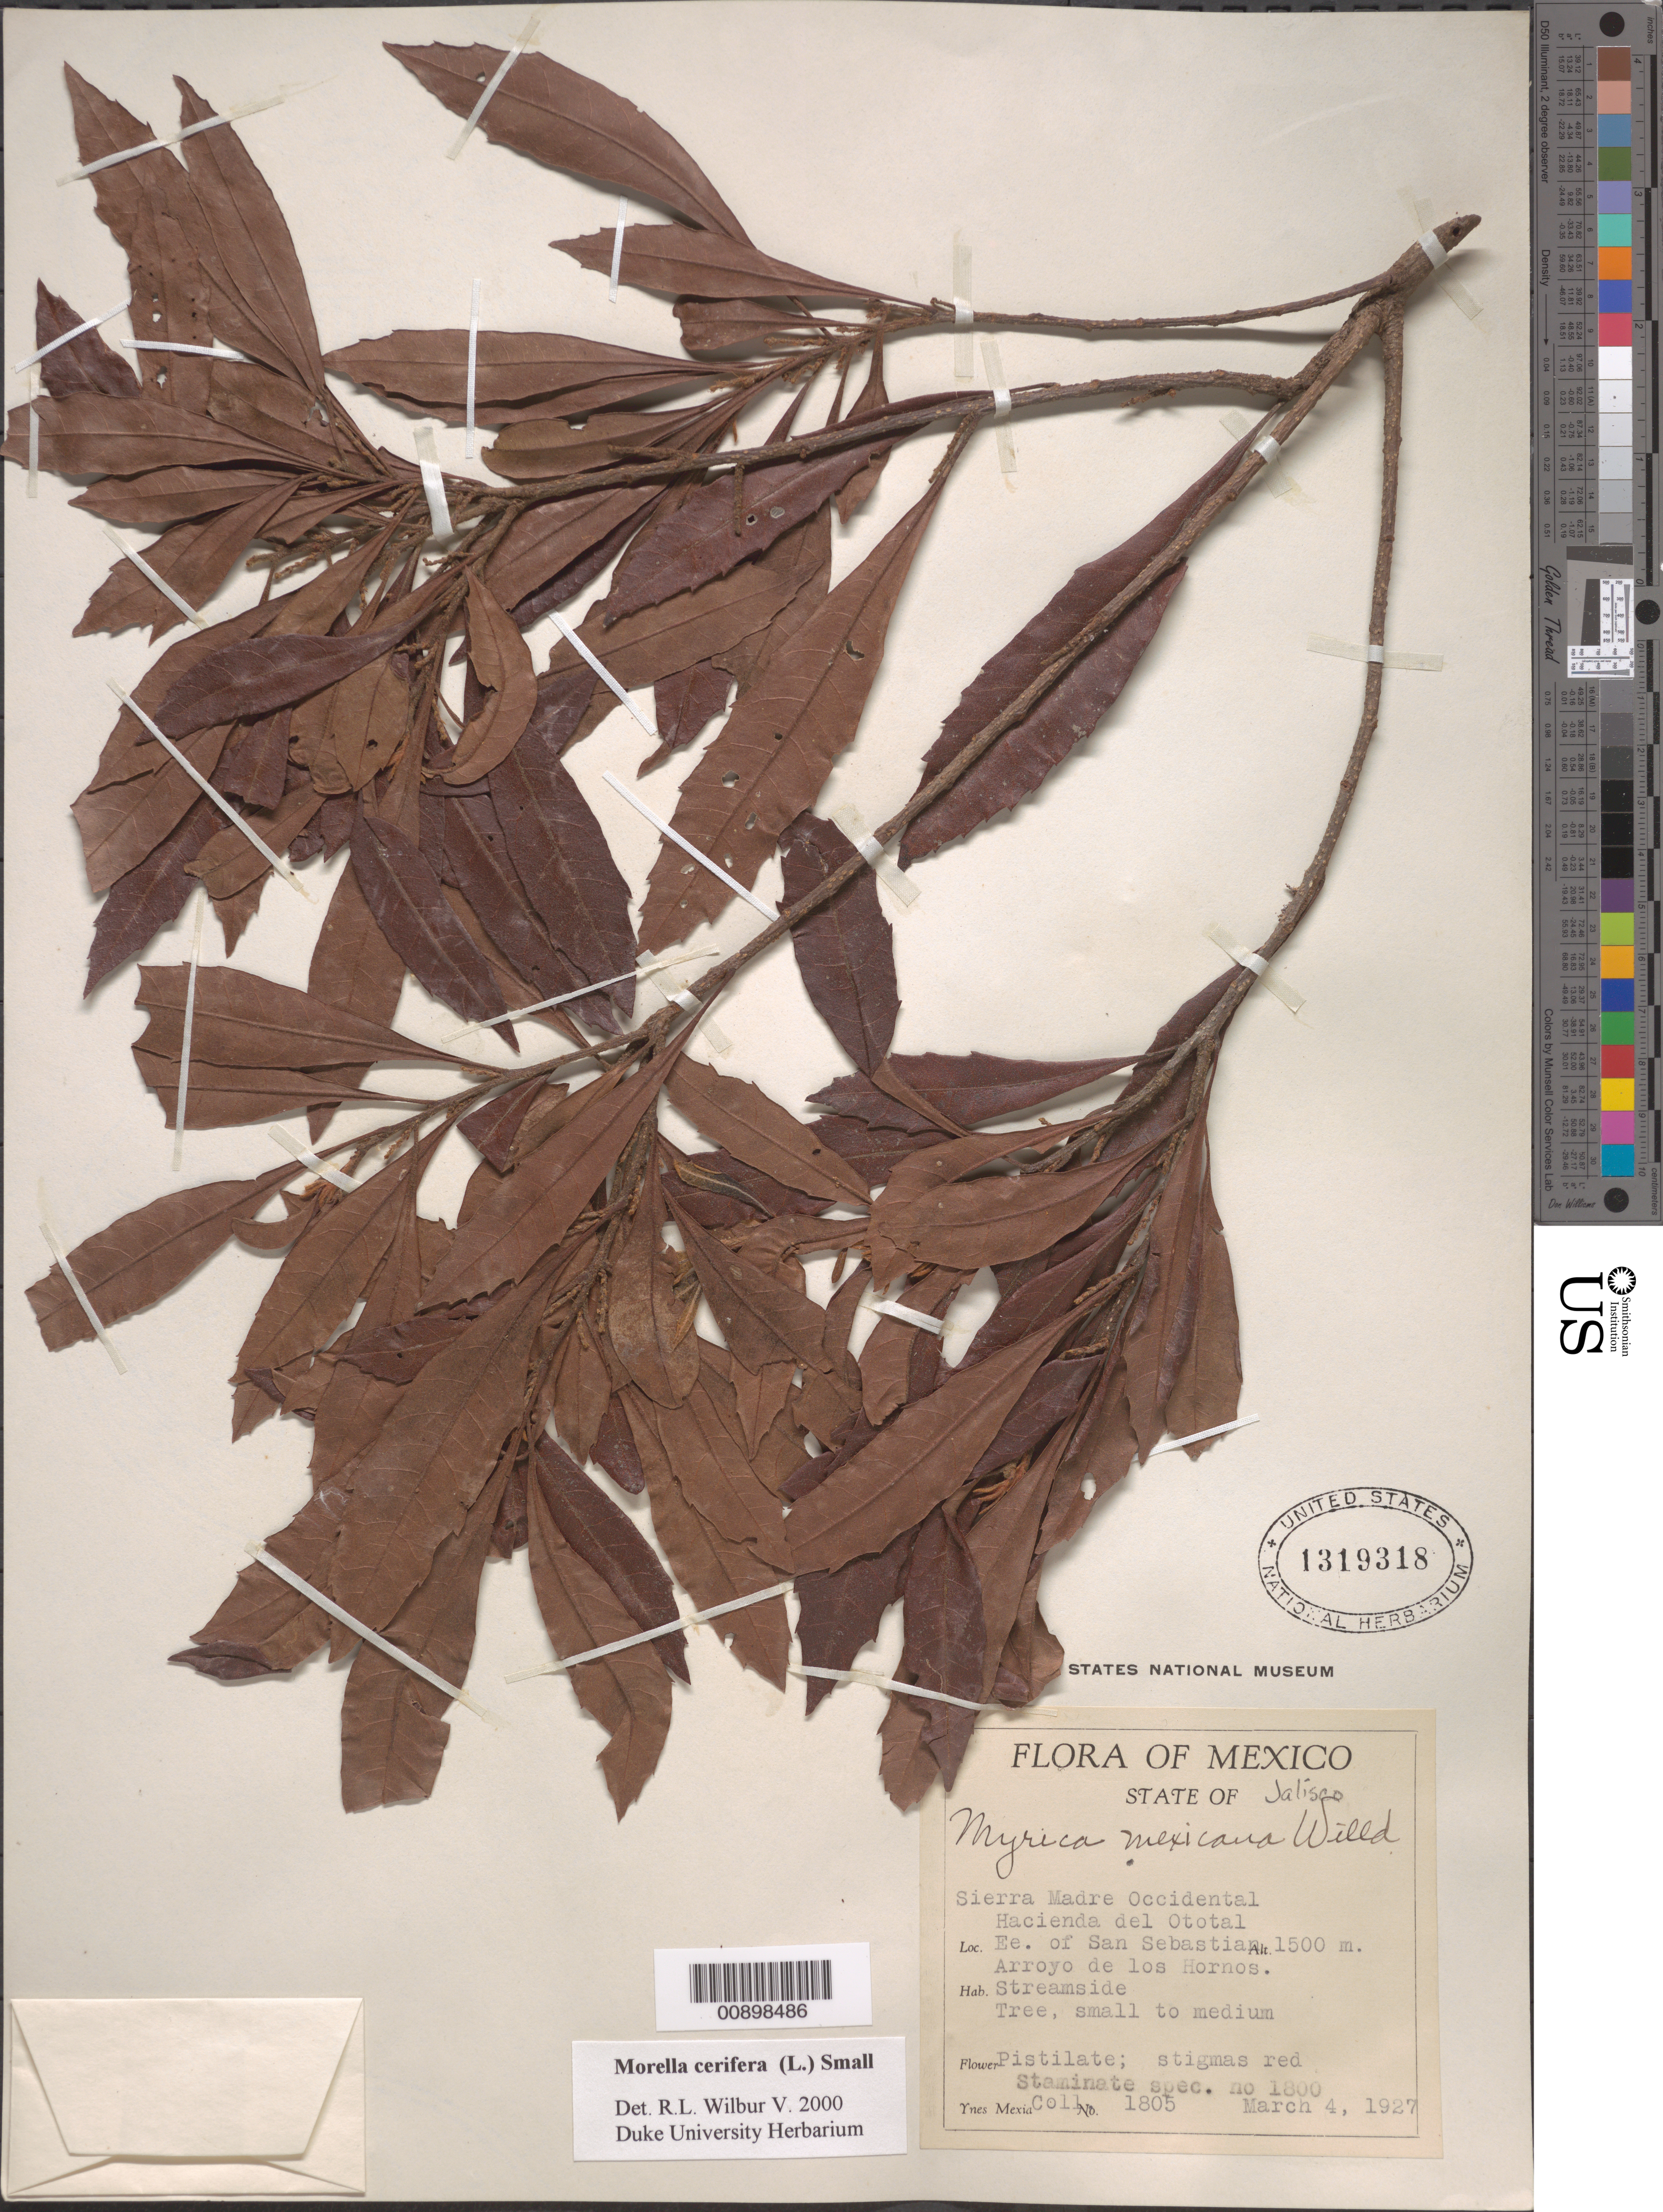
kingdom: Plantae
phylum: Tracheophyta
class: Magnoliopsida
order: Fagales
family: Myricaceae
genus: Morella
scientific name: Morella cerifera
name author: (L.) Small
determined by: Wilbur, R. L.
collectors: Y. Mexia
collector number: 1805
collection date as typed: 04 Mar 1927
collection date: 1927-03-04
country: Mexico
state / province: Jalisco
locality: Sierra Madre Occidental. Hacienda del Ototal, E of San Sebastian. Arroyo de los Hornos.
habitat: Streamside.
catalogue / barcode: US 1319318